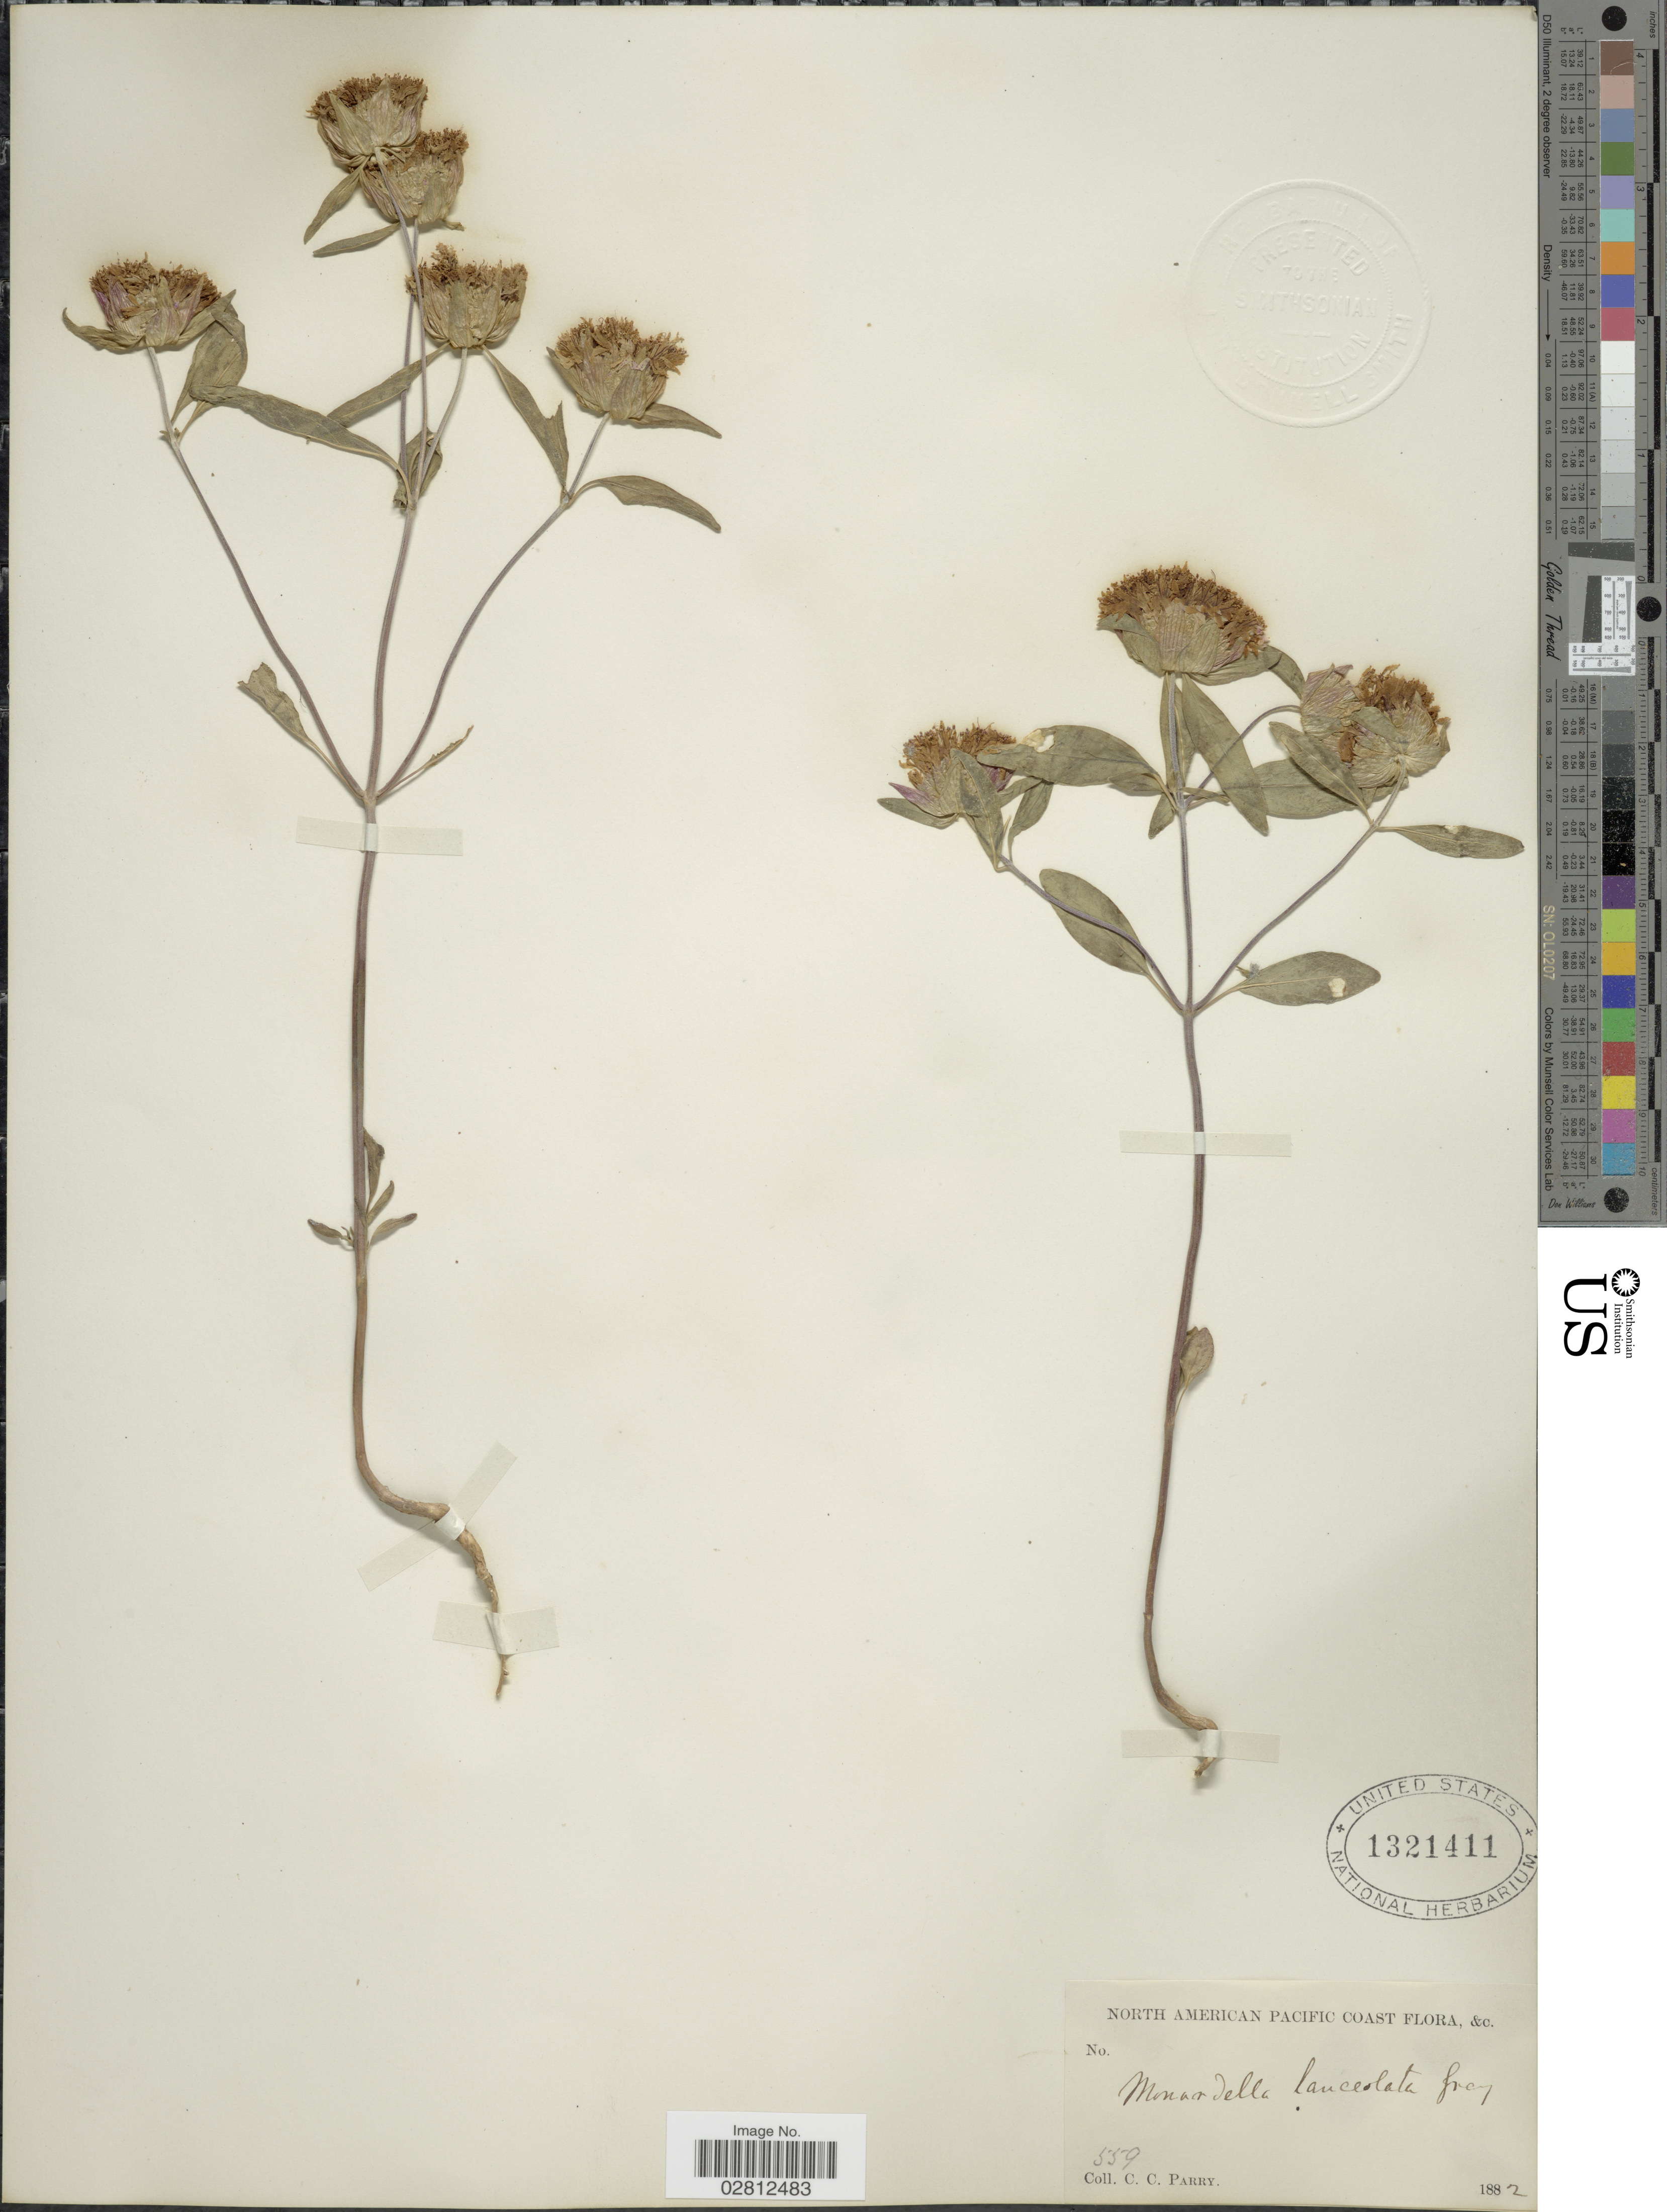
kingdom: Plantae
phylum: Tracheophyta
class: Magnoliopsida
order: Lamiales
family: Lamiaceae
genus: Monardella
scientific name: Monardella lanceolata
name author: A. Gray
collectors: C. C. Parry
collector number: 559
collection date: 1882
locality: North American Pacific Coast.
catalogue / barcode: US 1321411